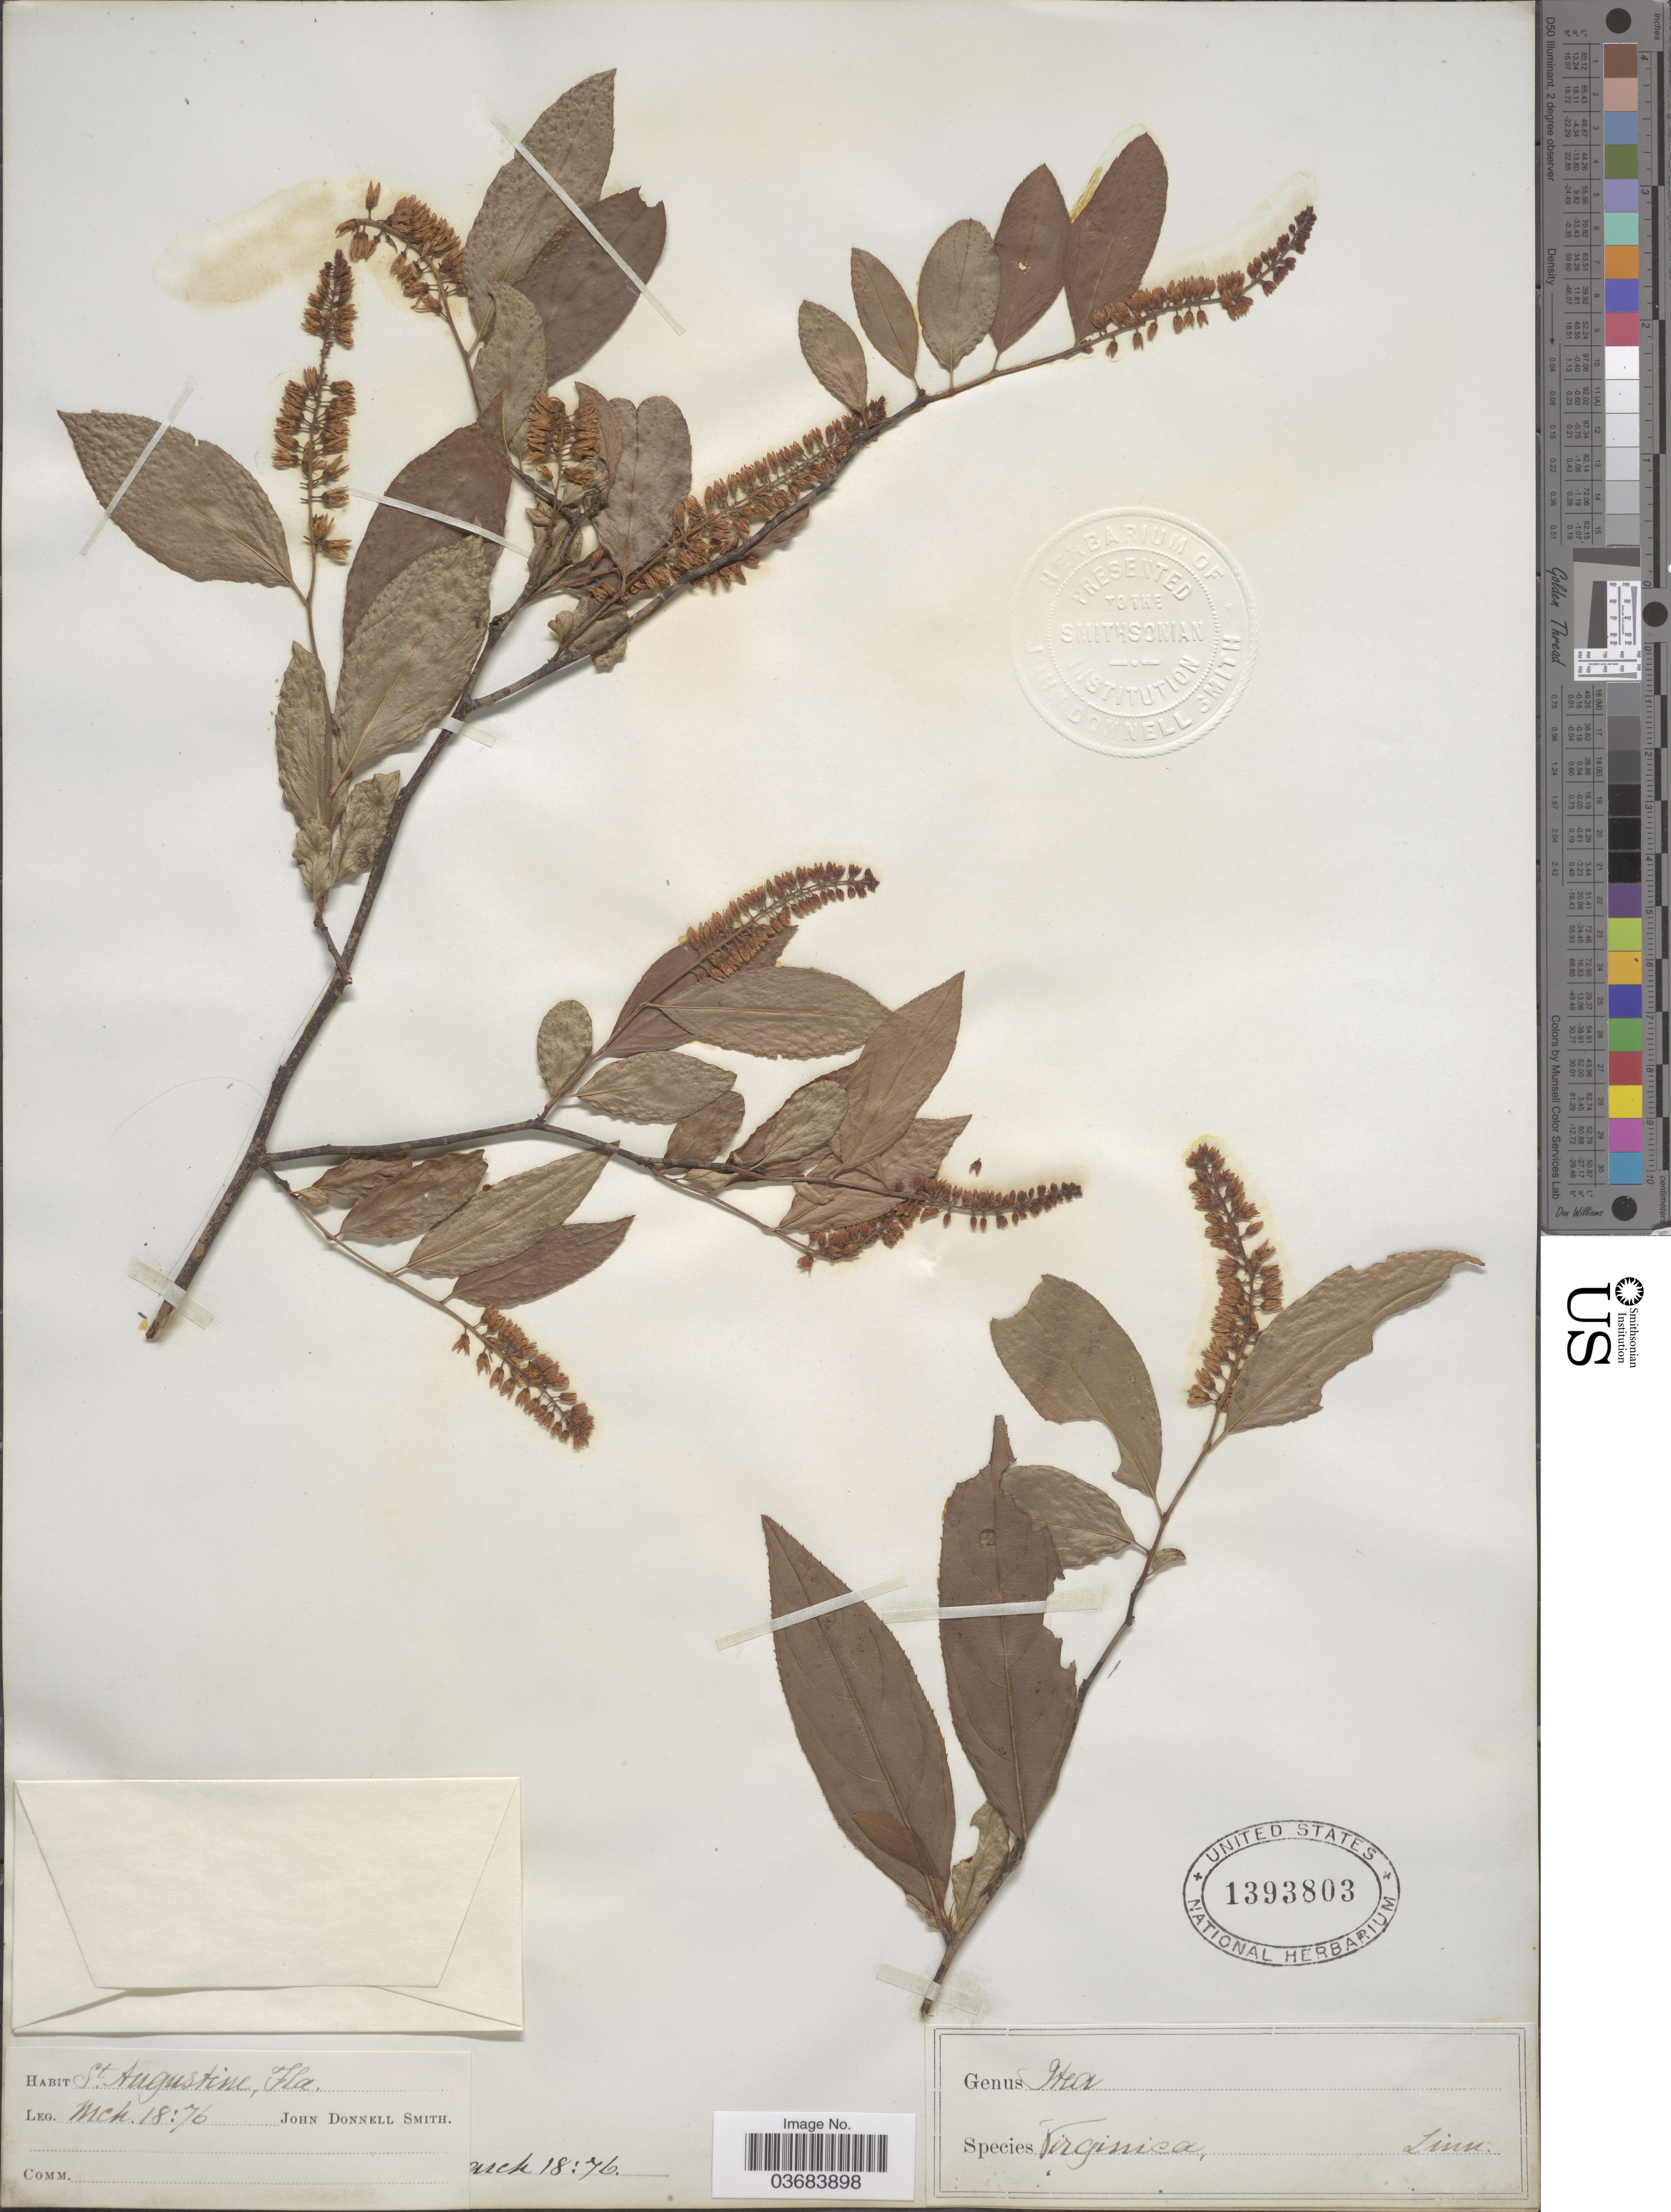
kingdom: Plantae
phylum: Tracheophyta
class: Magnoliopsida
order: Saxifragales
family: Iteaceae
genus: Itea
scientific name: Itea virginica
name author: L.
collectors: J. Donnell Smith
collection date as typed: Transcribed d/m/y: 18/3/76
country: United States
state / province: Florida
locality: St. Augustin.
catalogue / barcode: US 1393803